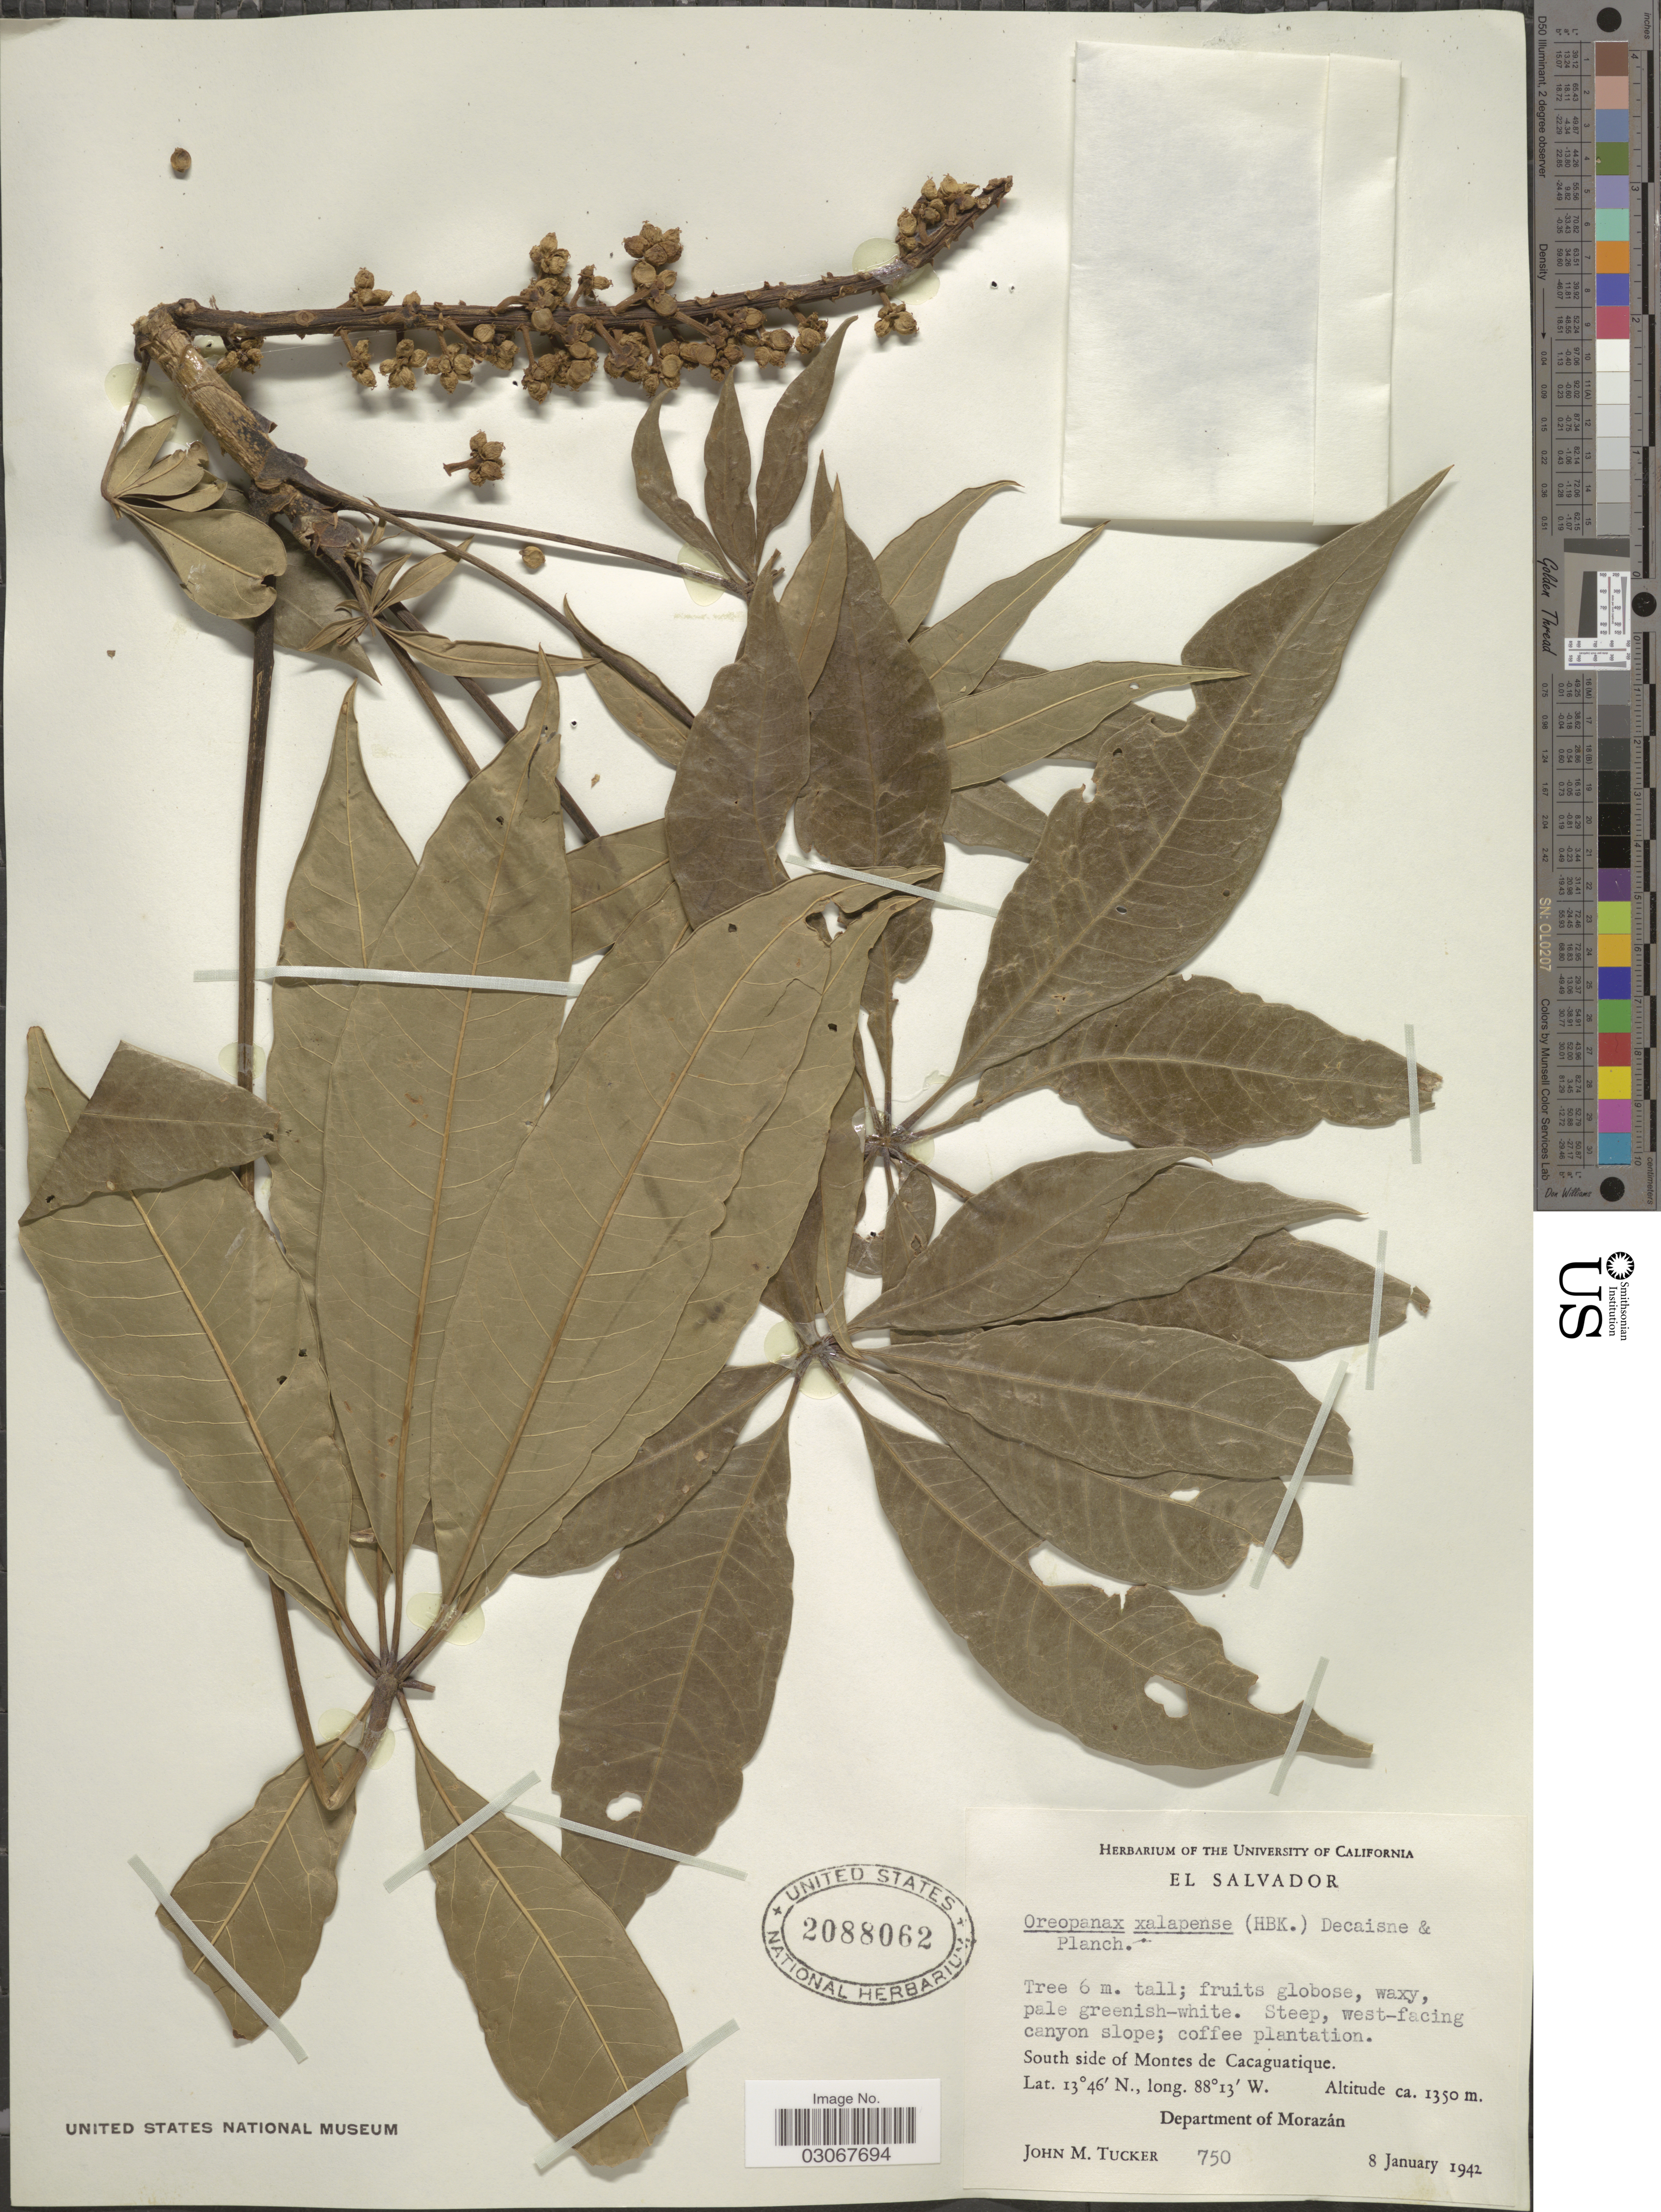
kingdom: Plantae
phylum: Tracheophyta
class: Magnoliopsida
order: Apiales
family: Araliaceae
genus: Oreopanax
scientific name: Oreopanax xalapensis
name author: (Kunth) Decne. & Planch.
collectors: J. M. Tucker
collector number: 750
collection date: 1942-01-08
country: El Salvador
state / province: Morazan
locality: Steep, west-facing canyon slope; coffee plantation. South side of Montes de Cacaguatique. Department of Morazán.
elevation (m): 1350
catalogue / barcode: US 2088062